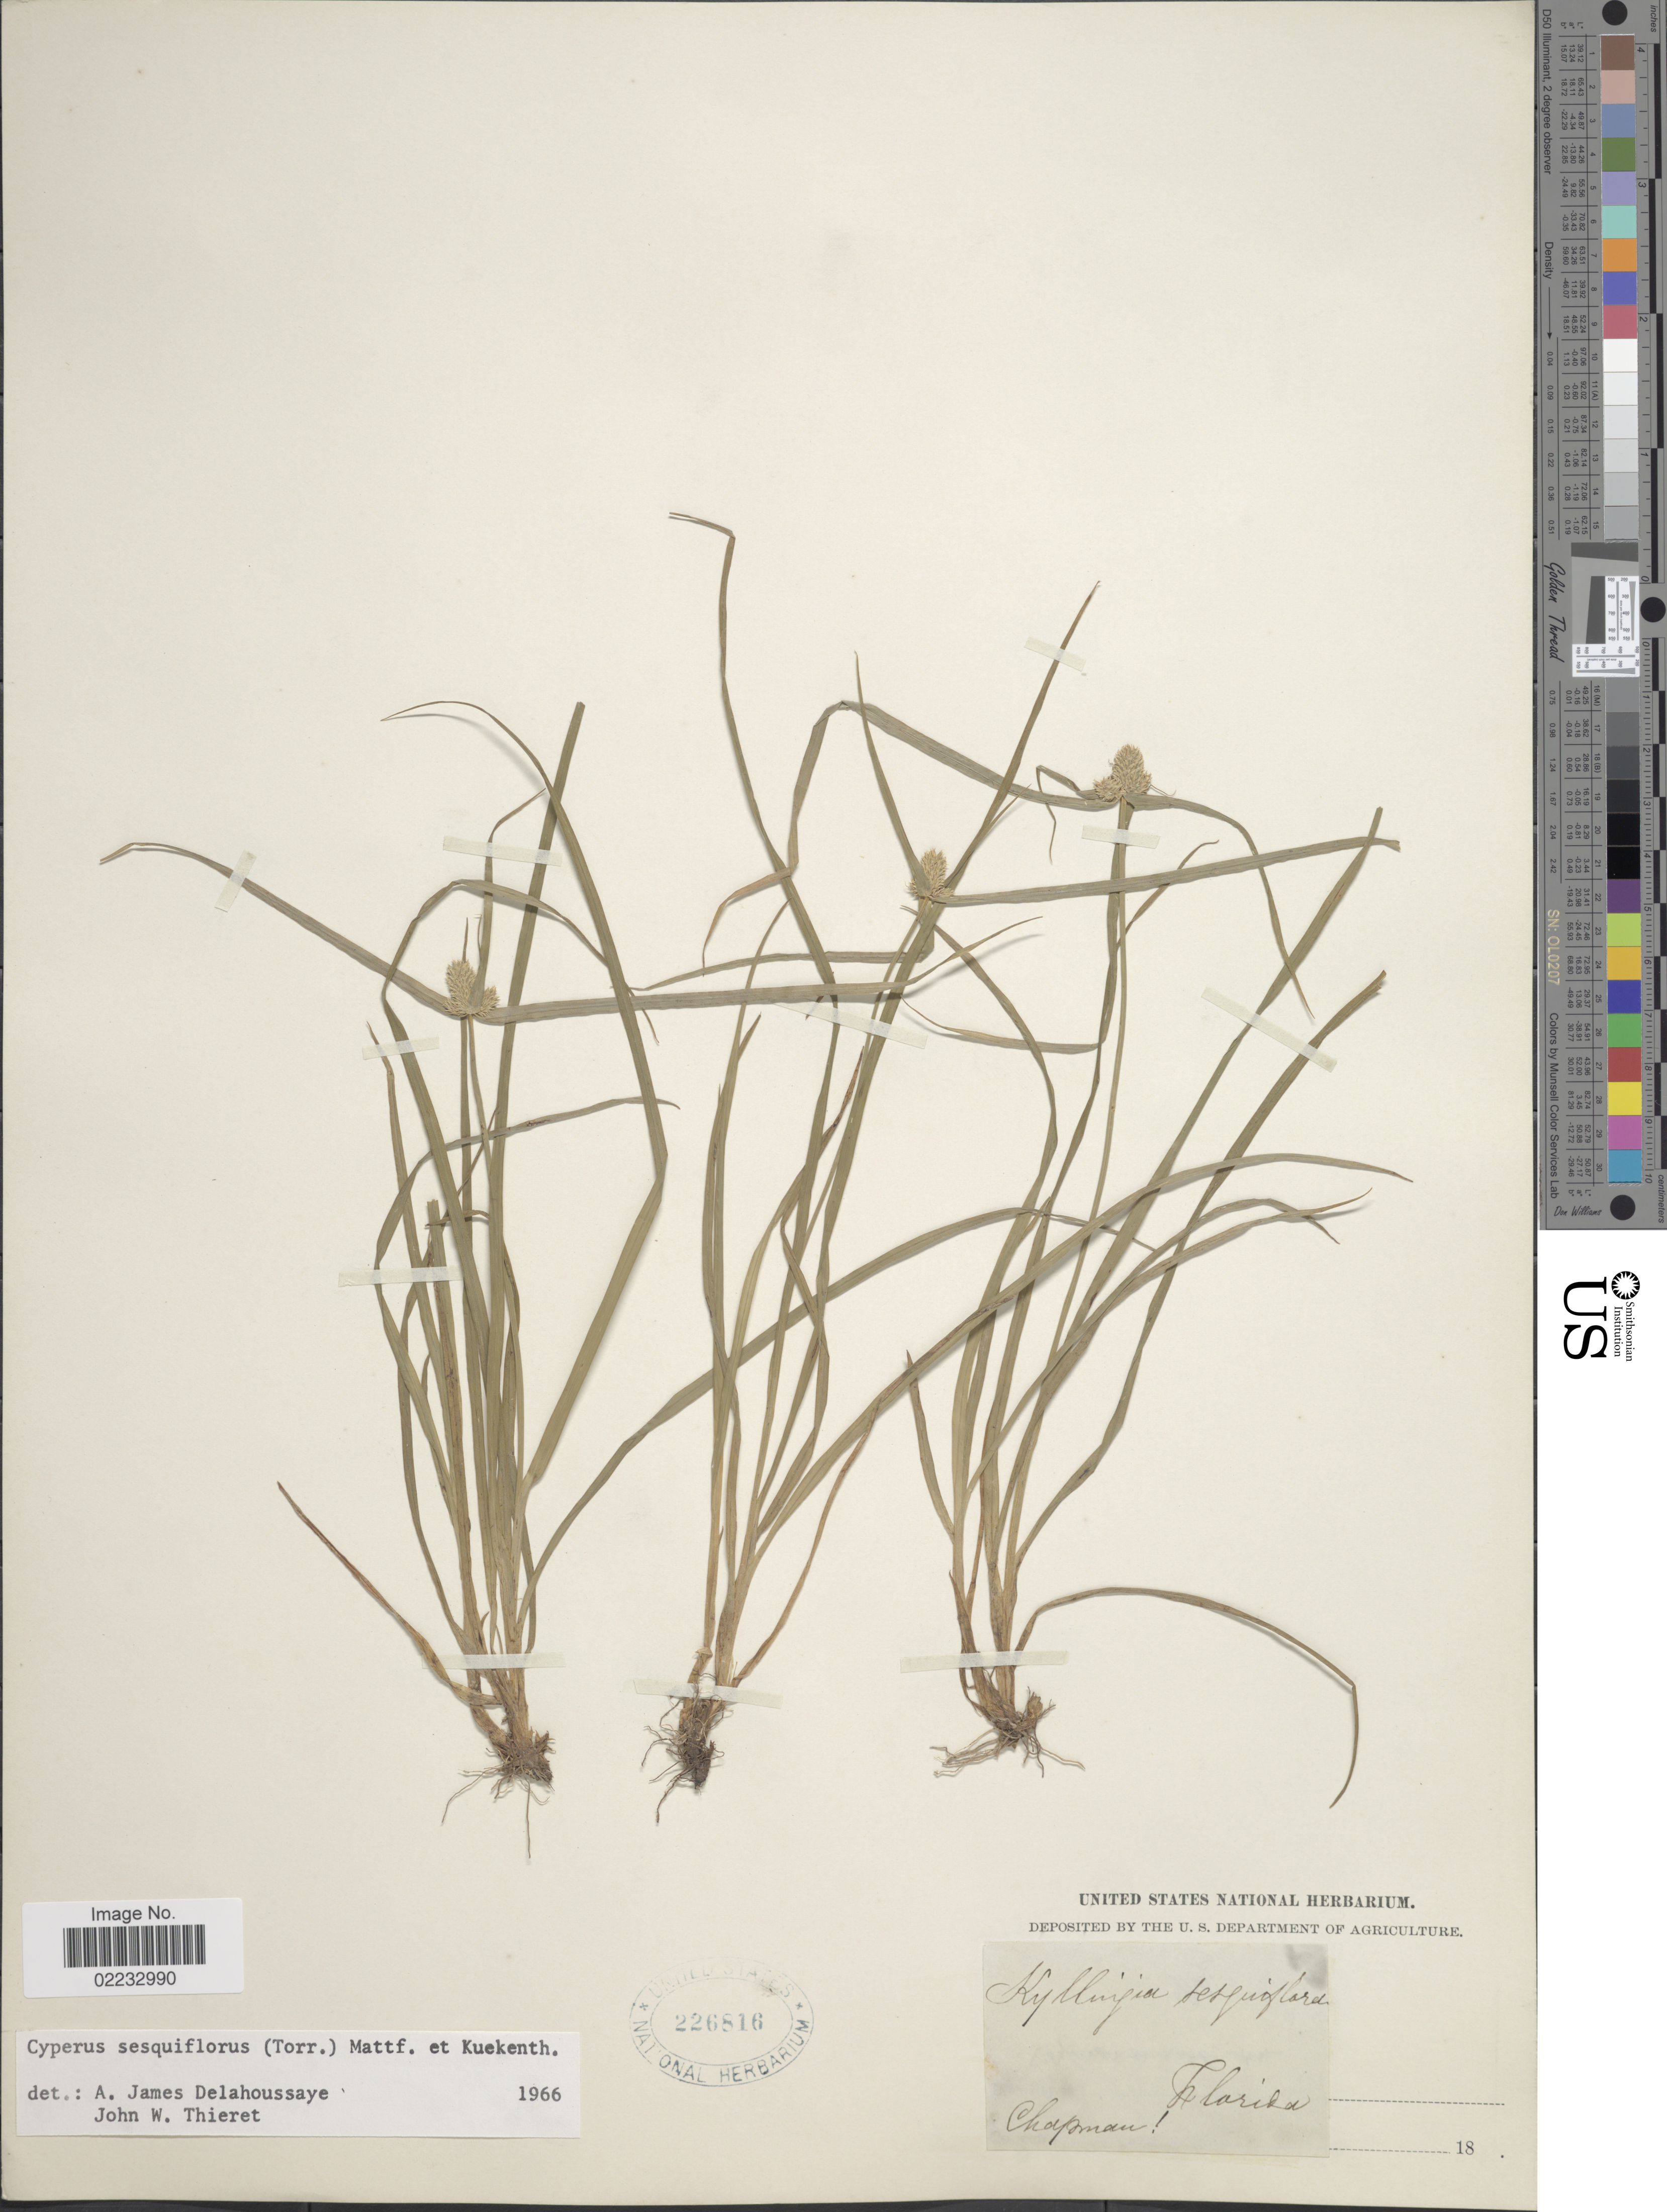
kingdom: Plantae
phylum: Tracheophyta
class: Liliopsida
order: Poales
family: Cyperaceae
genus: Cyperus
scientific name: Cyperus sesquiflorus subsp. sesquiflorus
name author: (Torr.) Mattf. & Kük.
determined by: Strong, M. T., (US), Smithsonian Institution - National Museum of Natural History (UNITED STATES)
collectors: A. Chapman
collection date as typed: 18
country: United States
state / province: Florida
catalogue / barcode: US 226816